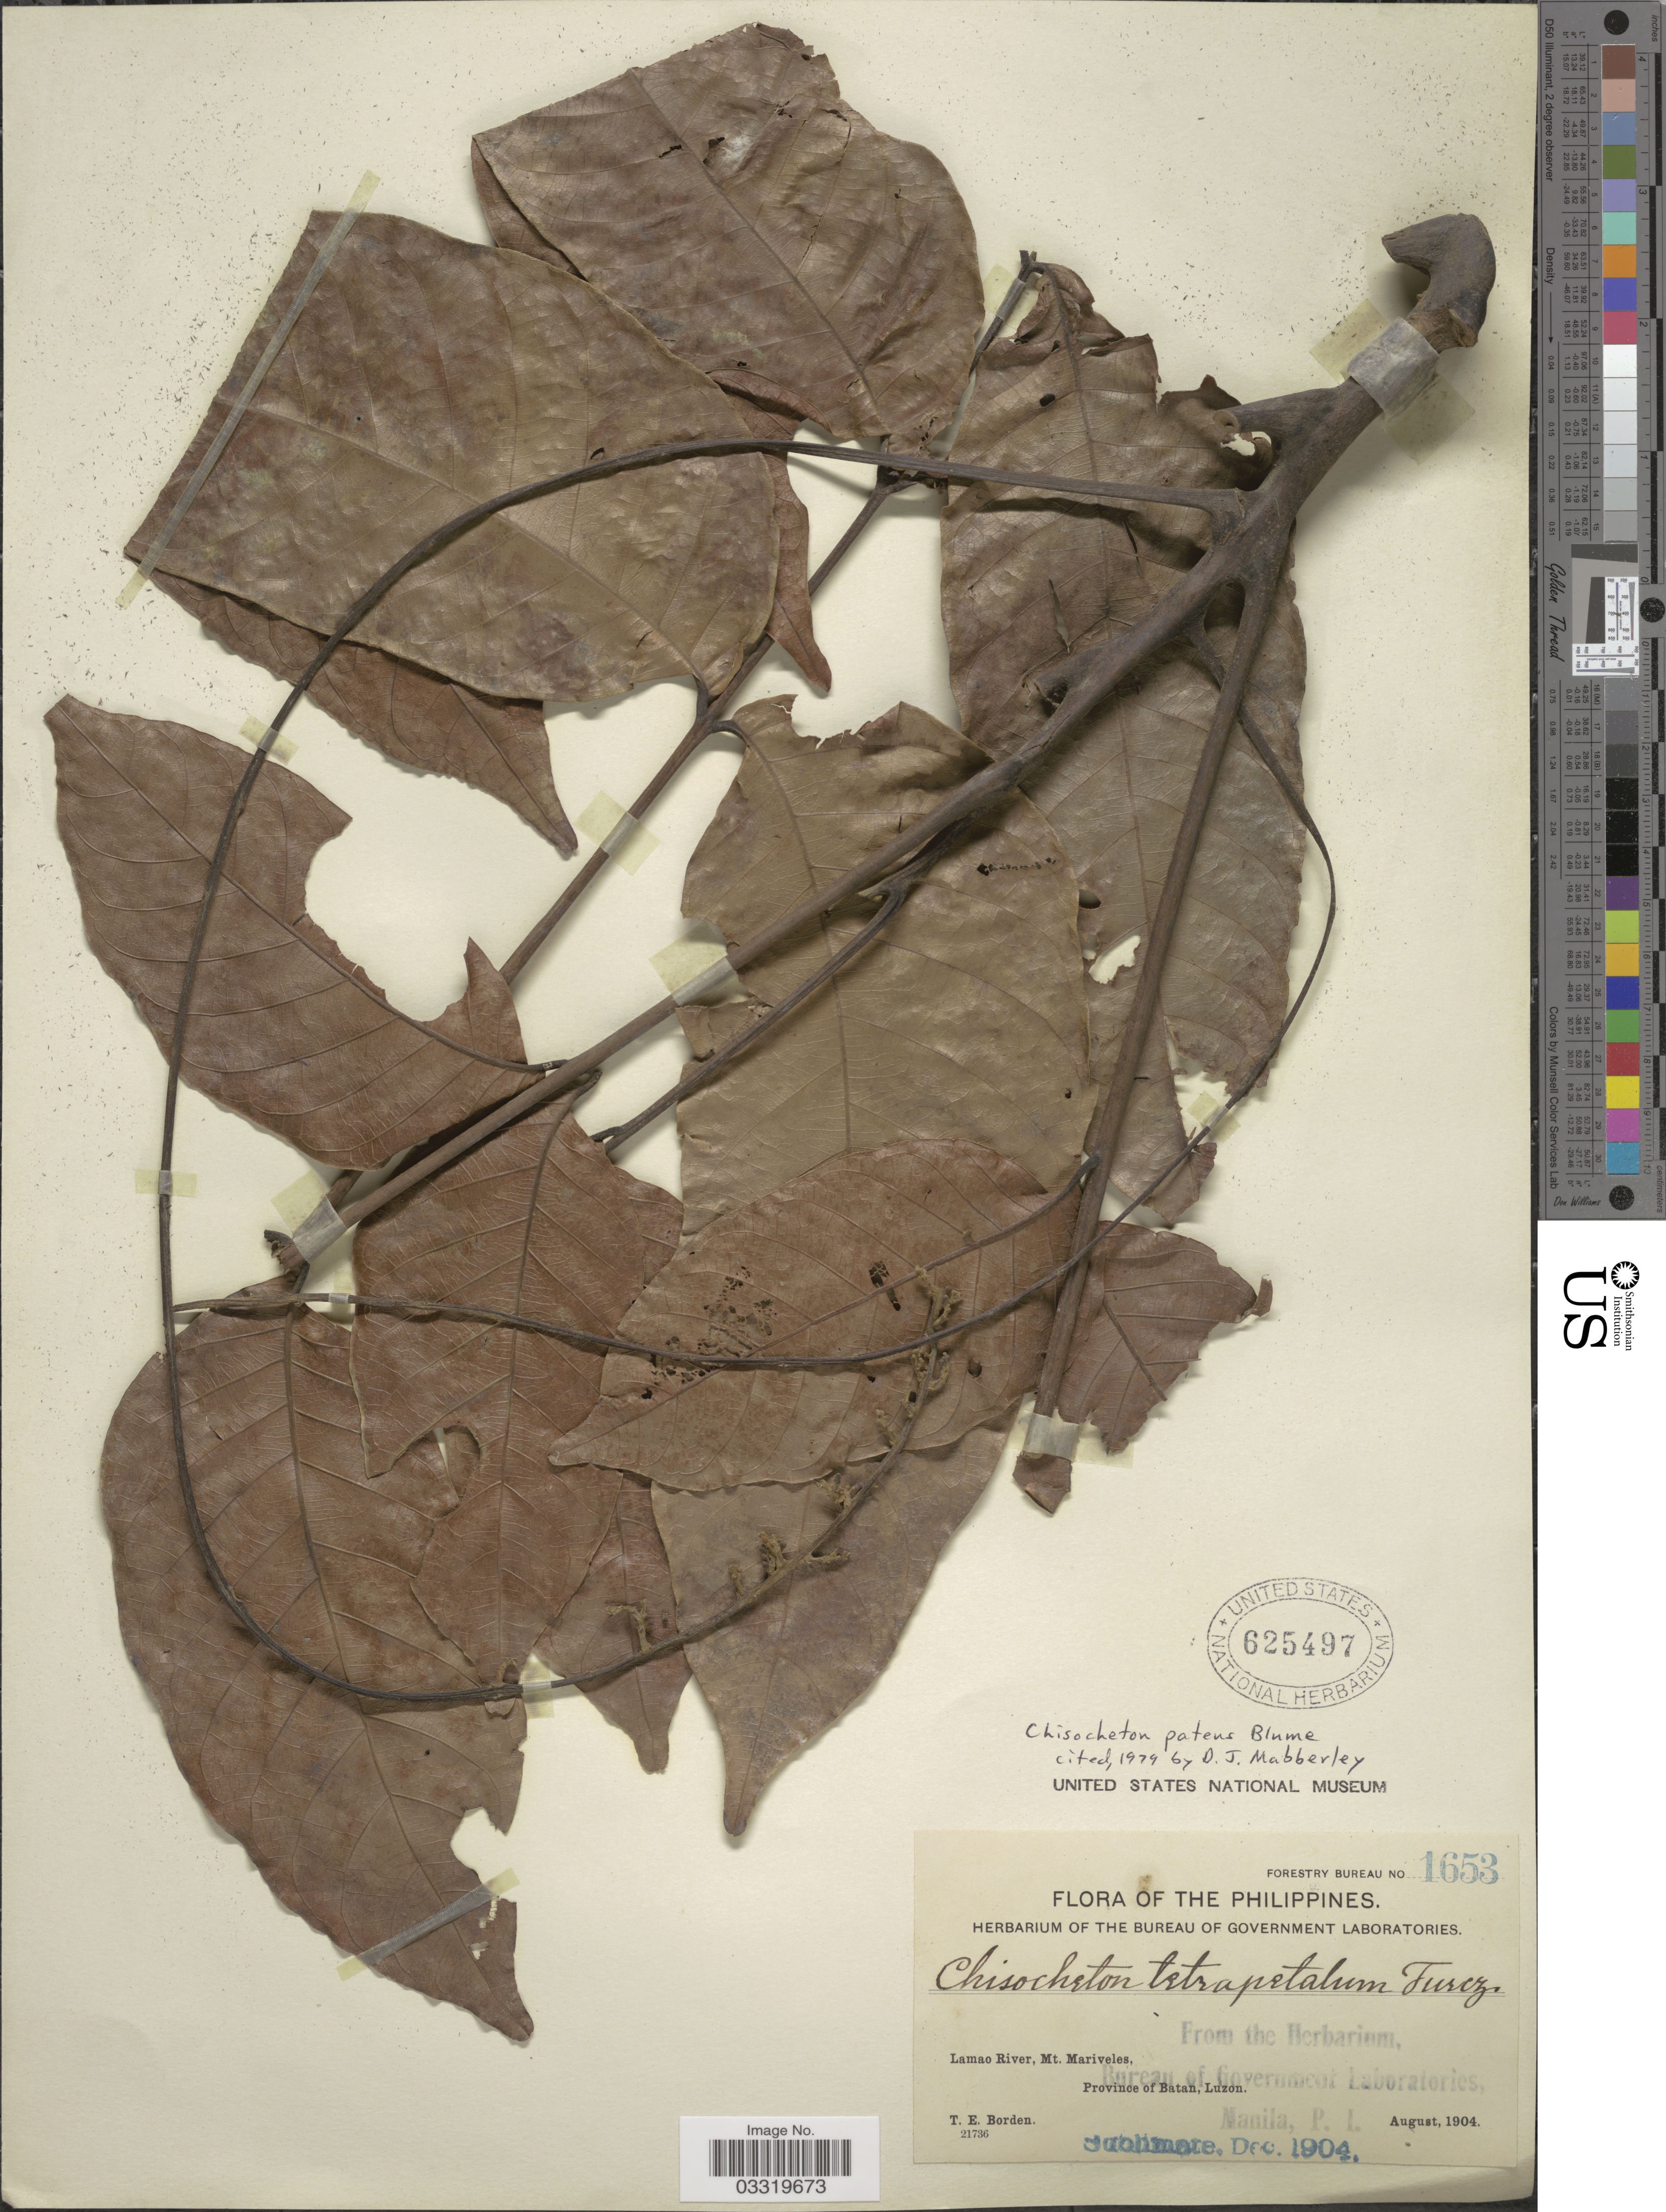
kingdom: Plantae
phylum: Tracheophyta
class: Magnoliopsida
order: Sapindales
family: Meliaceae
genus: Chisocheton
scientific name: Chisocheton patens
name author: Blume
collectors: T. E. Borden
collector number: Forestry Bureau 1653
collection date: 1904-08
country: Philippines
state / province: Cagayan Valley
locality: Lamao River, Mt. Mariveles, Province of Batan, Luzon.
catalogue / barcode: US 625497